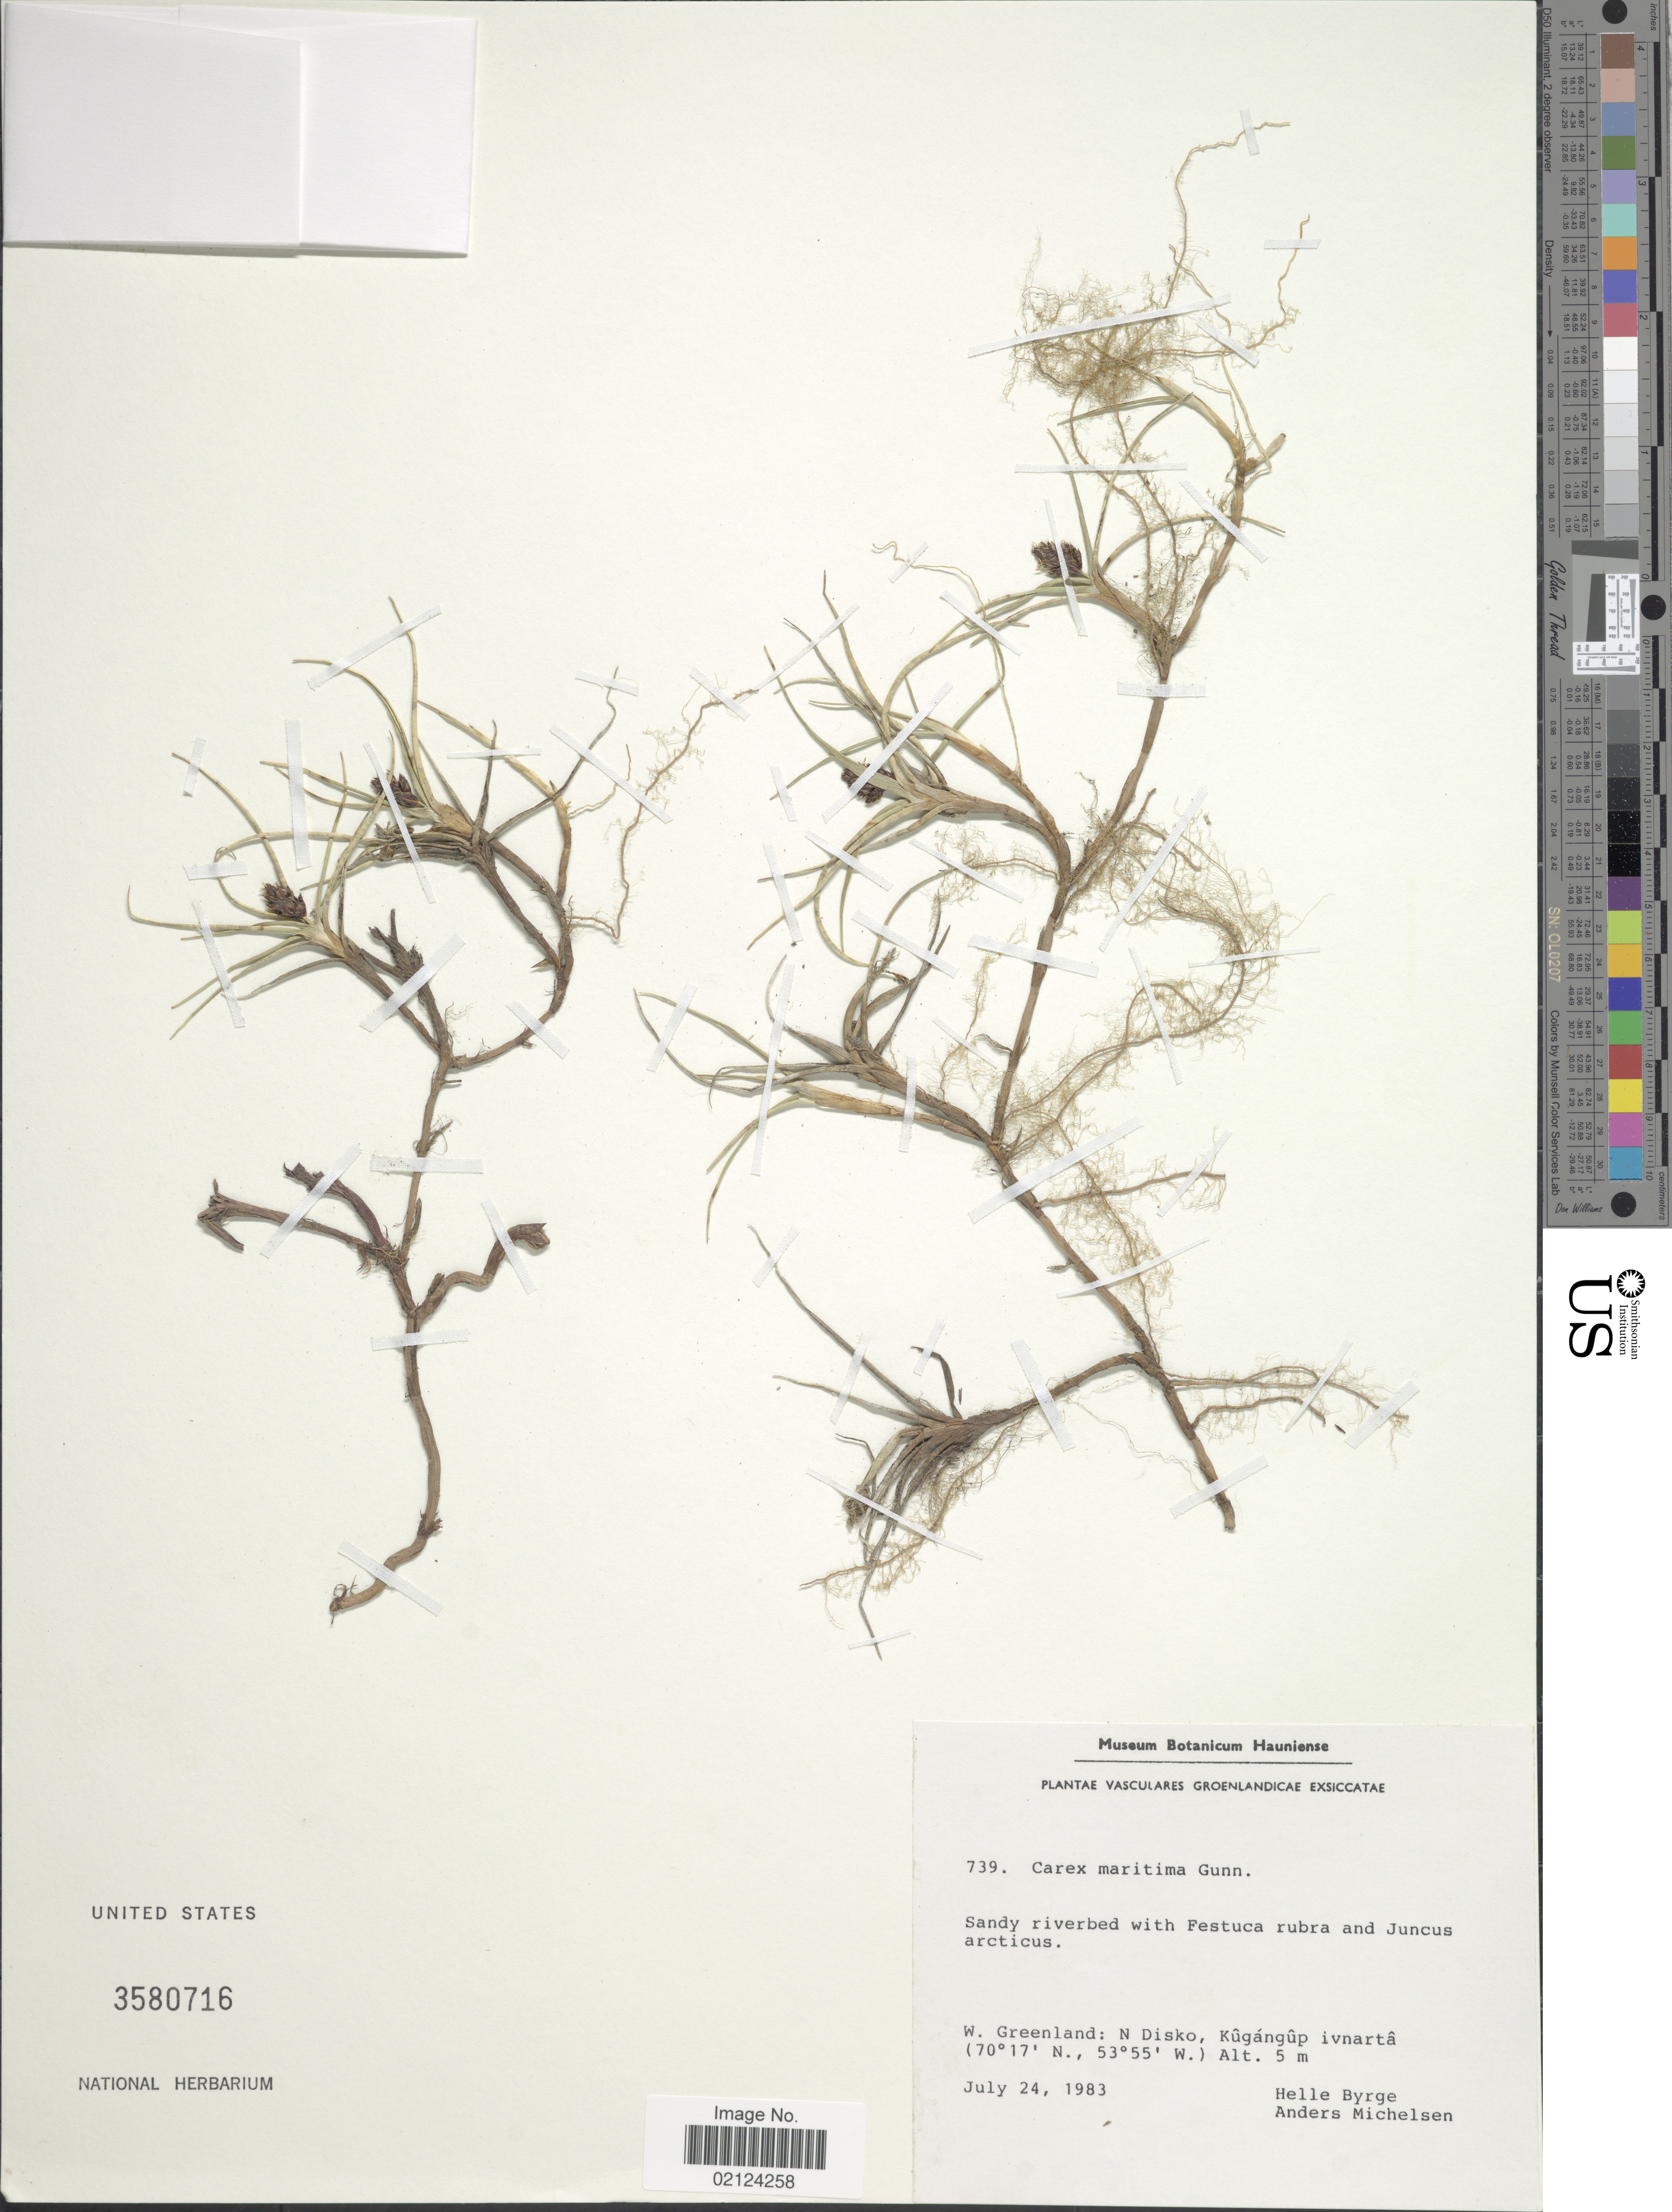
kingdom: Plantae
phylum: Tracheophyta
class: Liliopsida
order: Poales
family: Cyperaceae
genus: Carex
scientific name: Carex maritima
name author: Gunnerus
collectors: H. Byrge & A. Michelsen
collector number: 739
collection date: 1983-07-24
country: Greenland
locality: W. Greenland: N Disko, Kugangup ivnarta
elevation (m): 5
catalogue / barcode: US 3580716